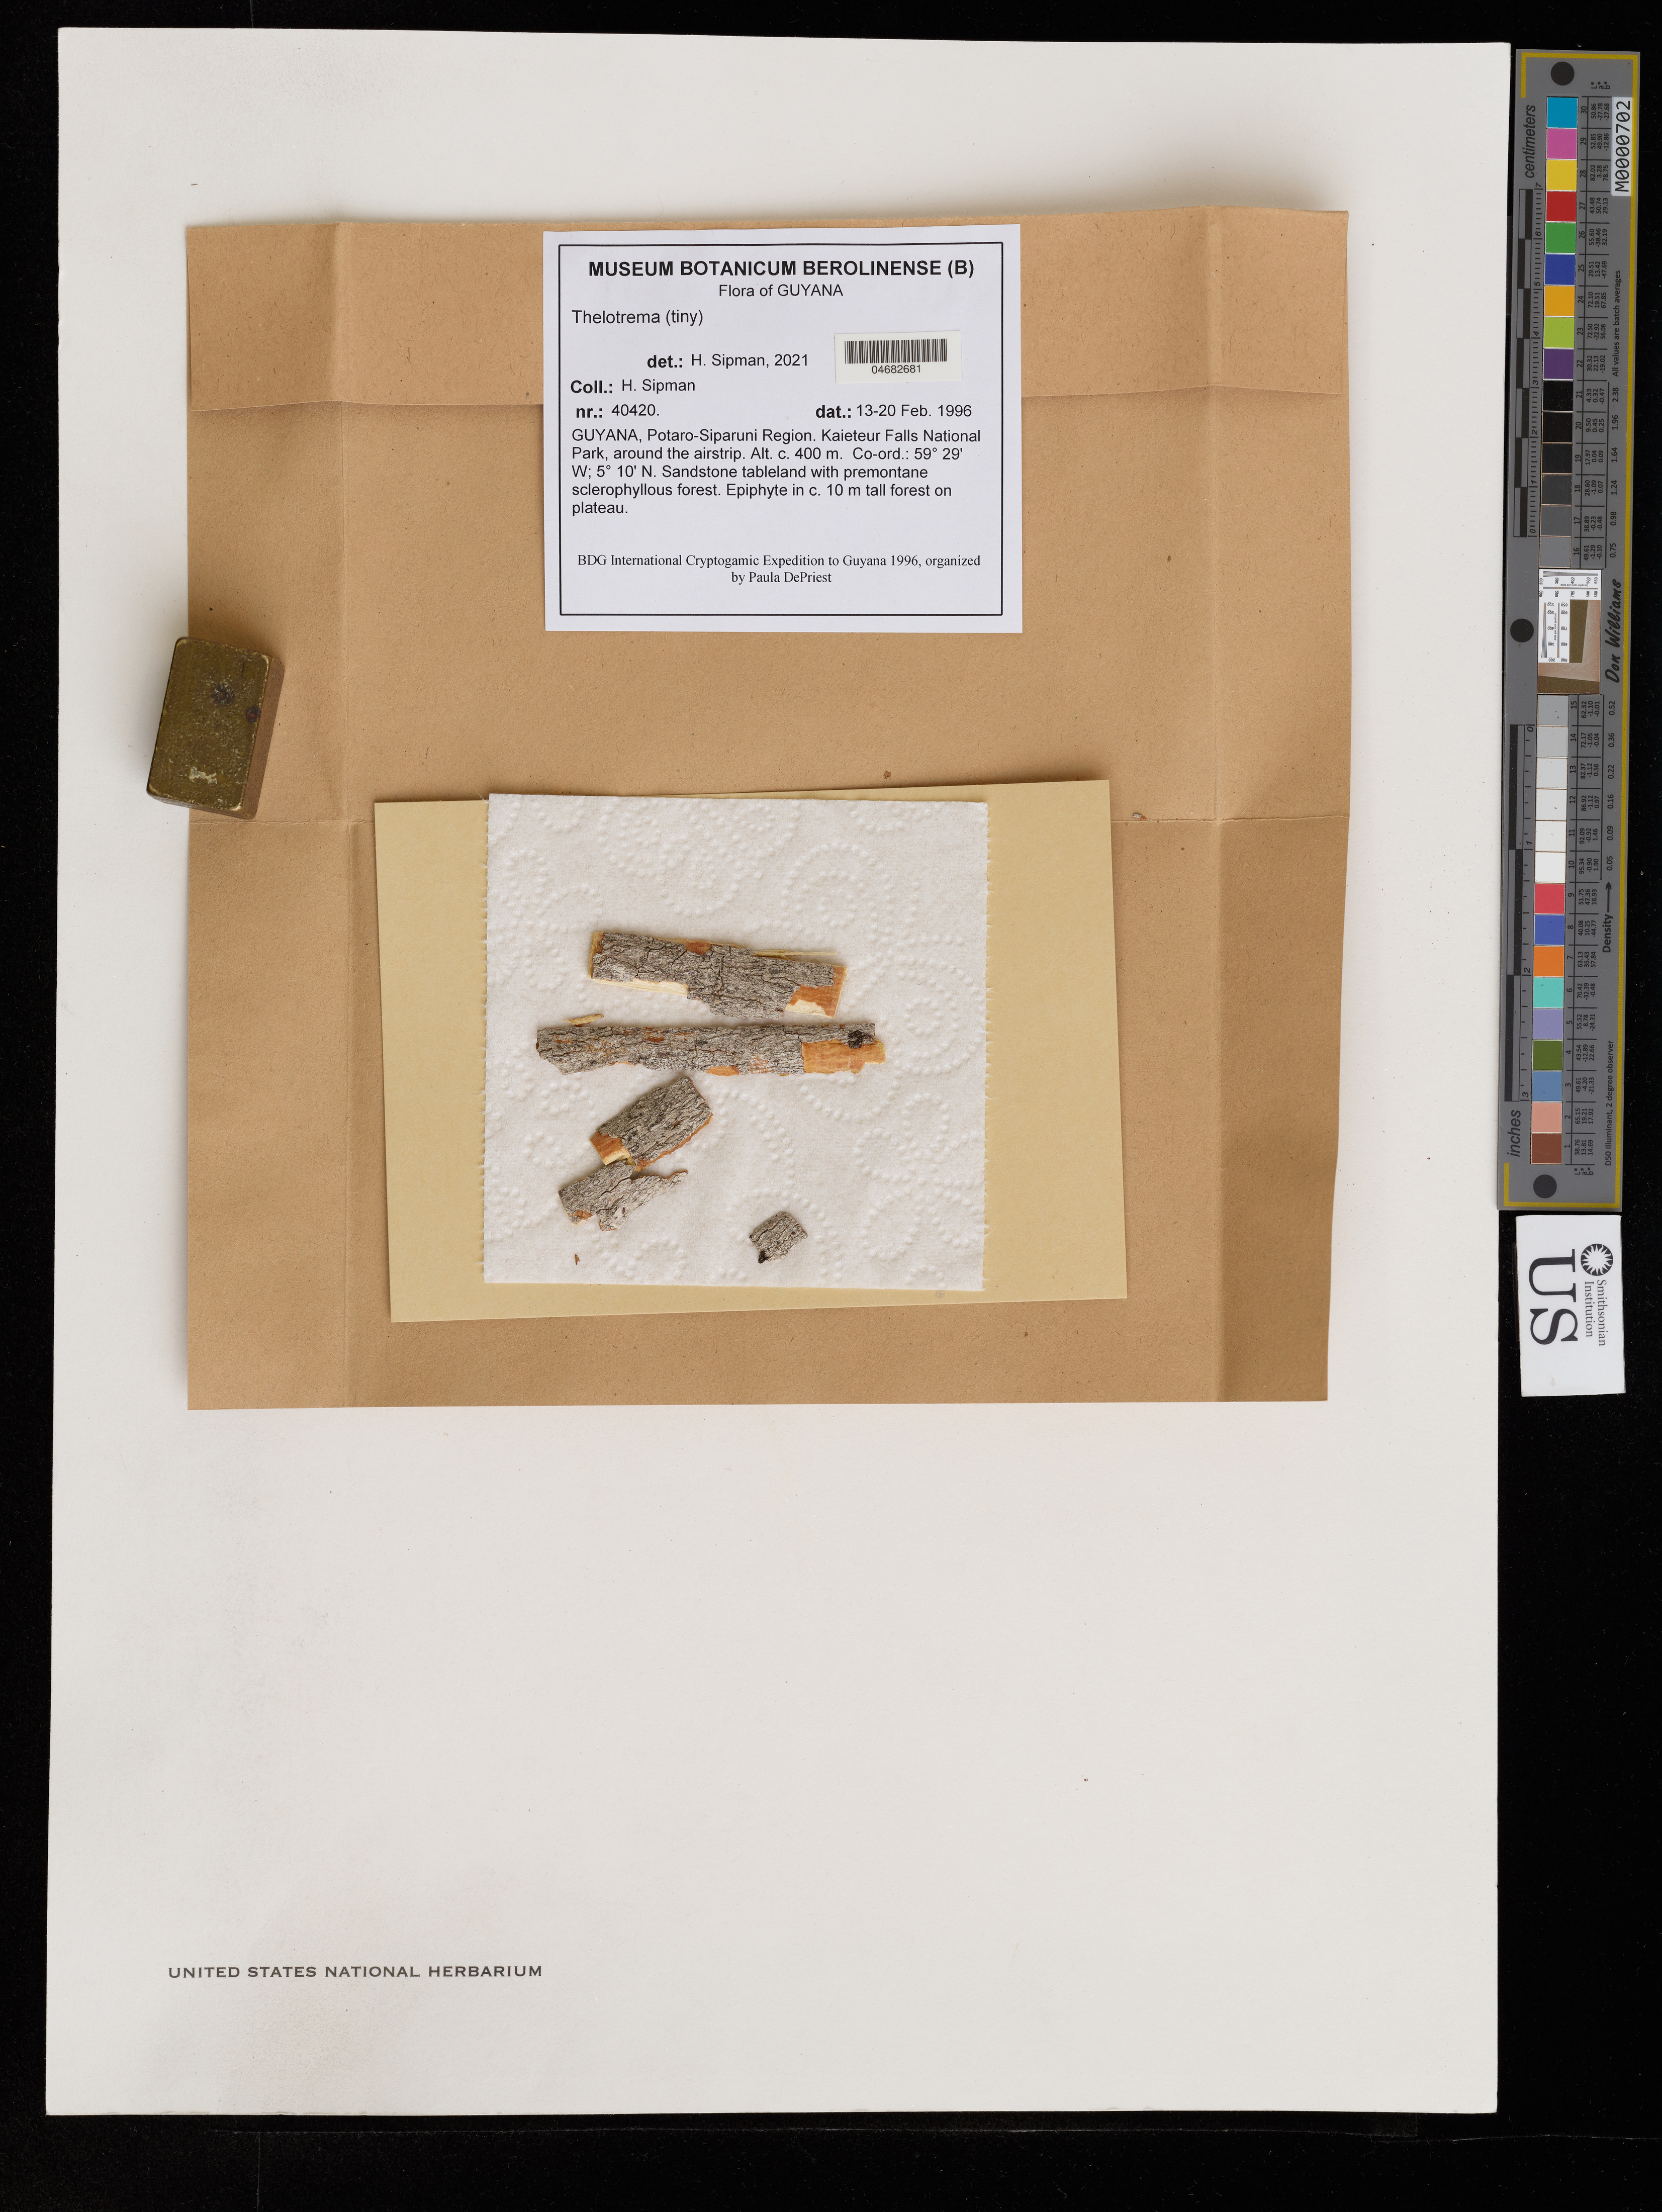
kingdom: Fungi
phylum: Ascomycota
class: Lecanoromycetes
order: Ostropales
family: Graphidaceae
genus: Thelotrema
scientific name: Thelotrema sp.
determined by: Sipman, H.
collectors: H. Sipman et al.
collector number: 40420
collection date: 1996-02-13/1996-02-20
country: Guyana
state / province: Potaro-Siparuni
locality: Potaro-Siparuni Region. Kaieteur Falls National Park, around the airstrip.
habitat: Sandstone tableland with premontane sclerophyllous forest. In c. 10 m tall forest on plateau.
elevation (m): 400